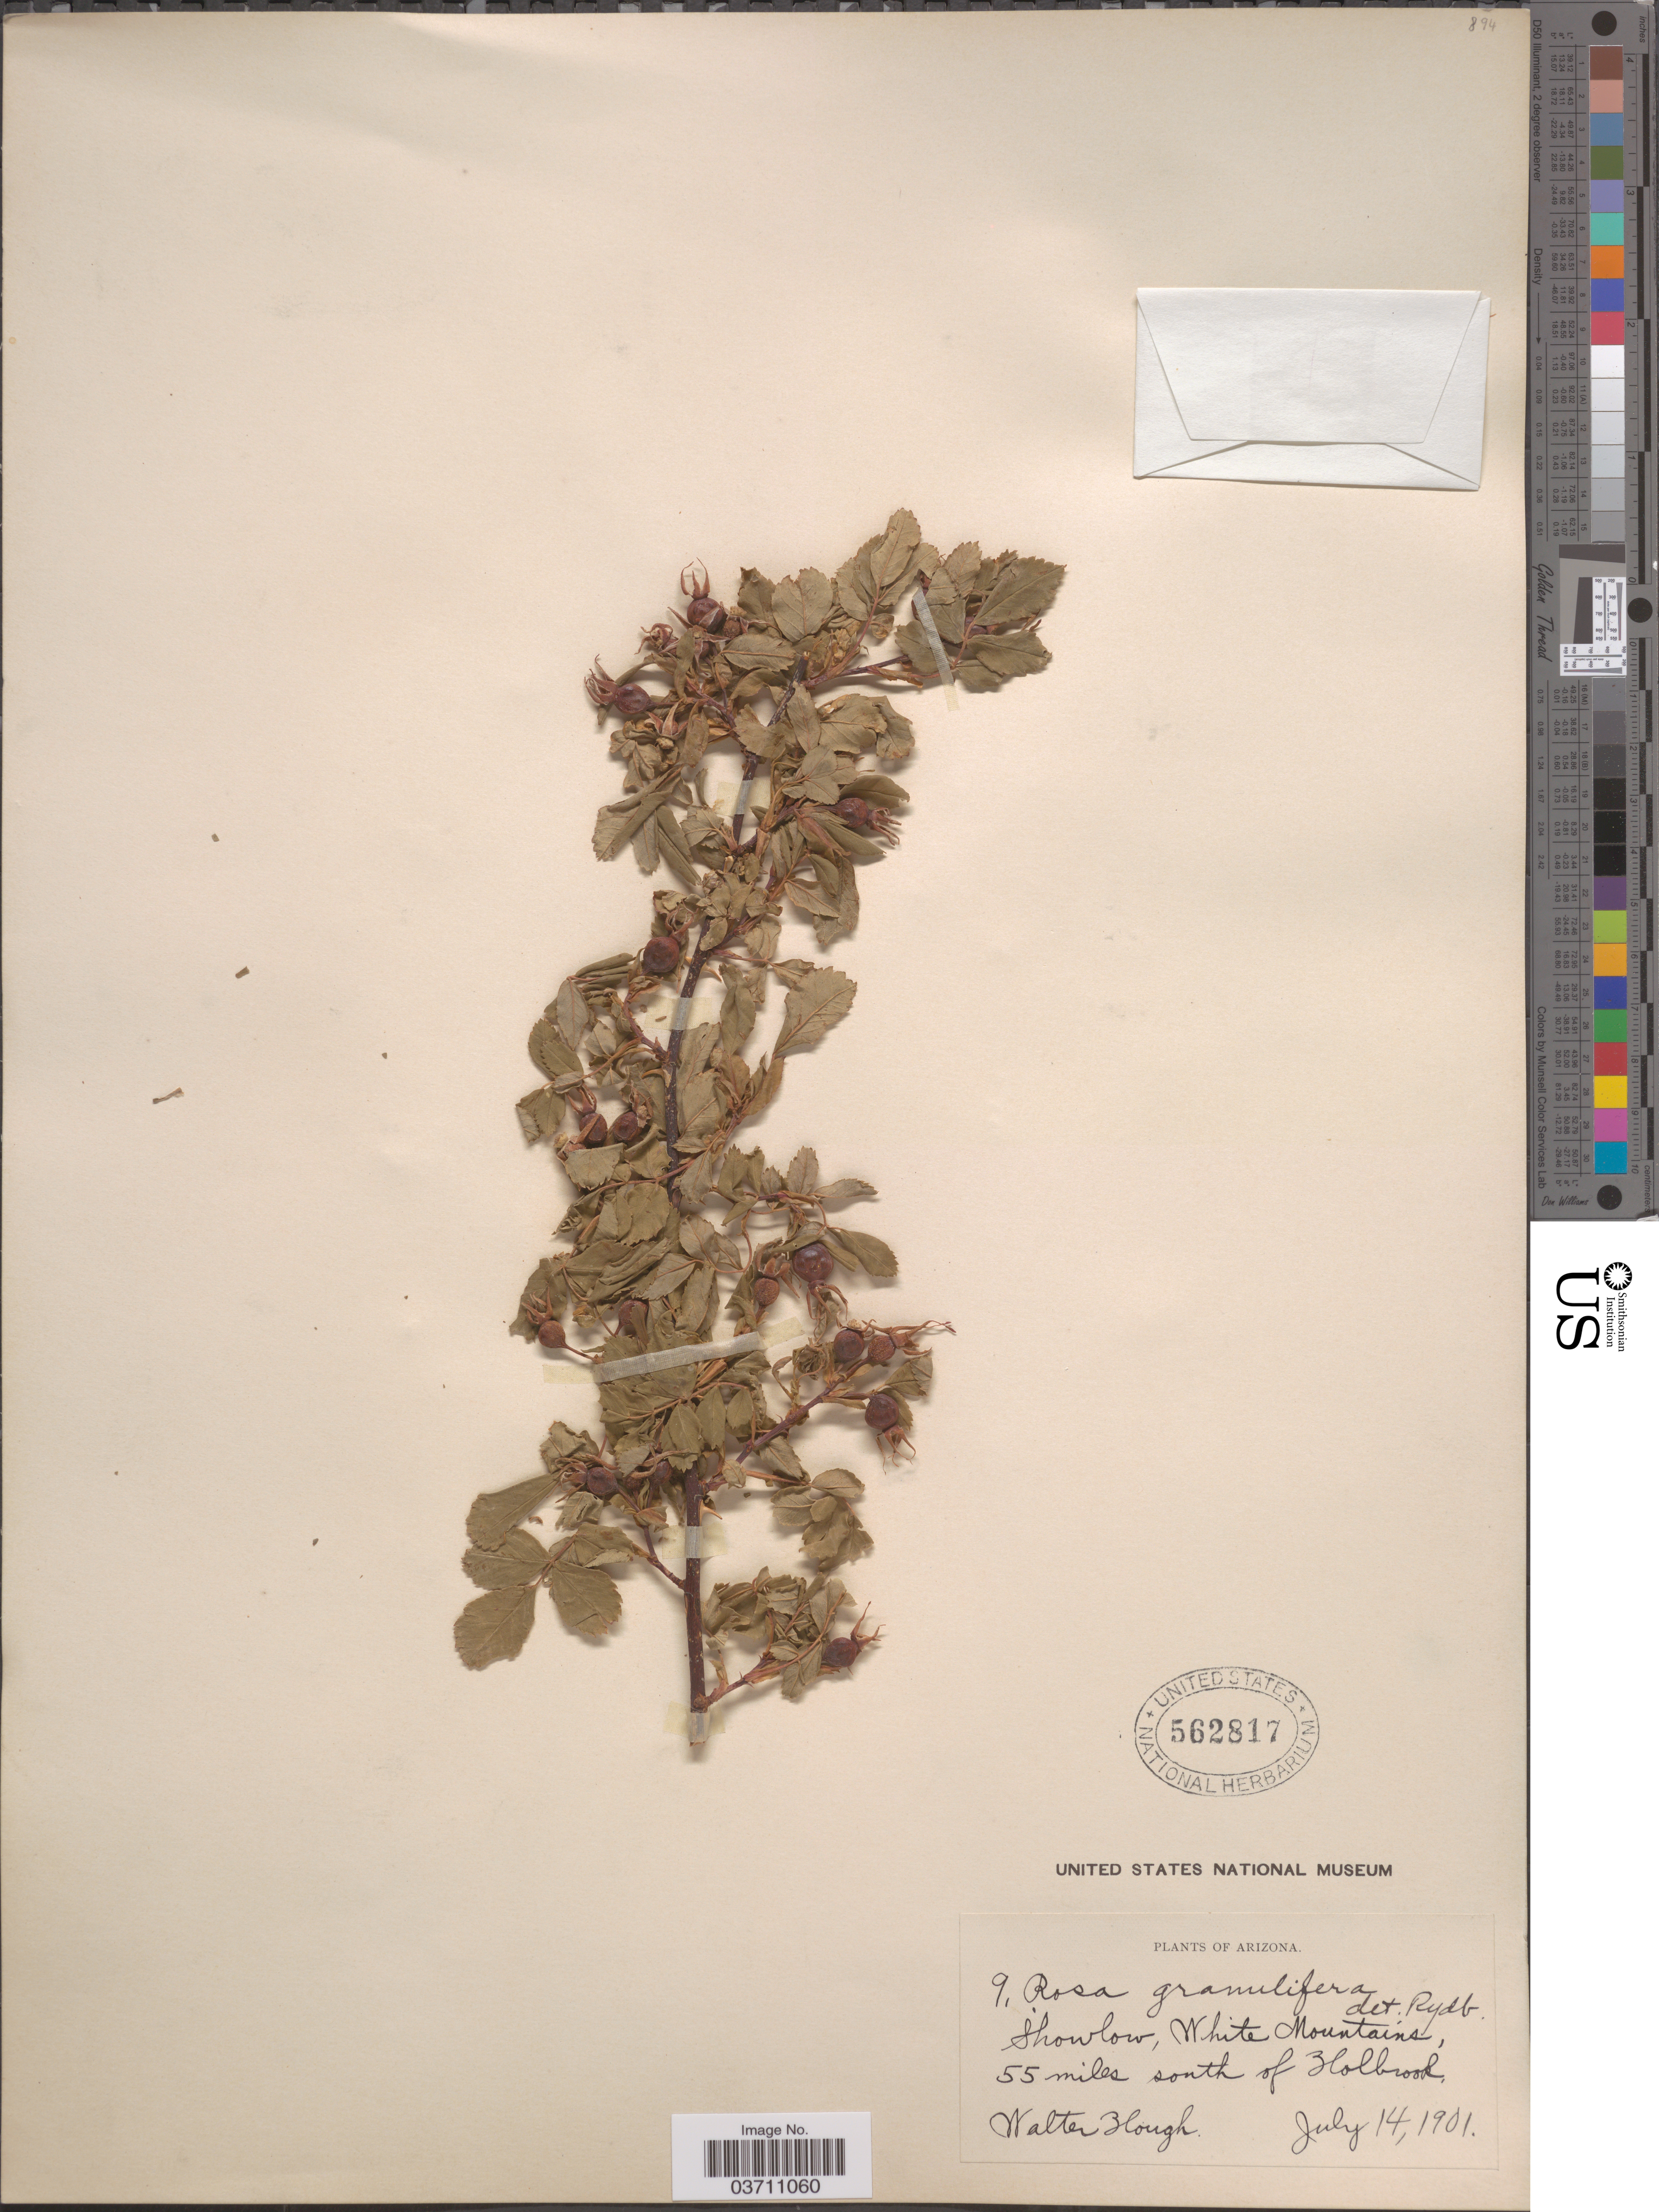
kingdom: Plantae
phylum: Tracheophyta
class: Magnoliopsida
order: Rosales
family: Rosaceae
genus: Rosa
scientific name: Rosa granulifera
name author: Rydb.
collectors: W. Hough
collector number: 9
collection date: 1901-07-14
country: United States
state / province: Arizona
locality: Showlow, White Mountains, 55 miles south of Holbrook.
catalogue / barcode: US 562817